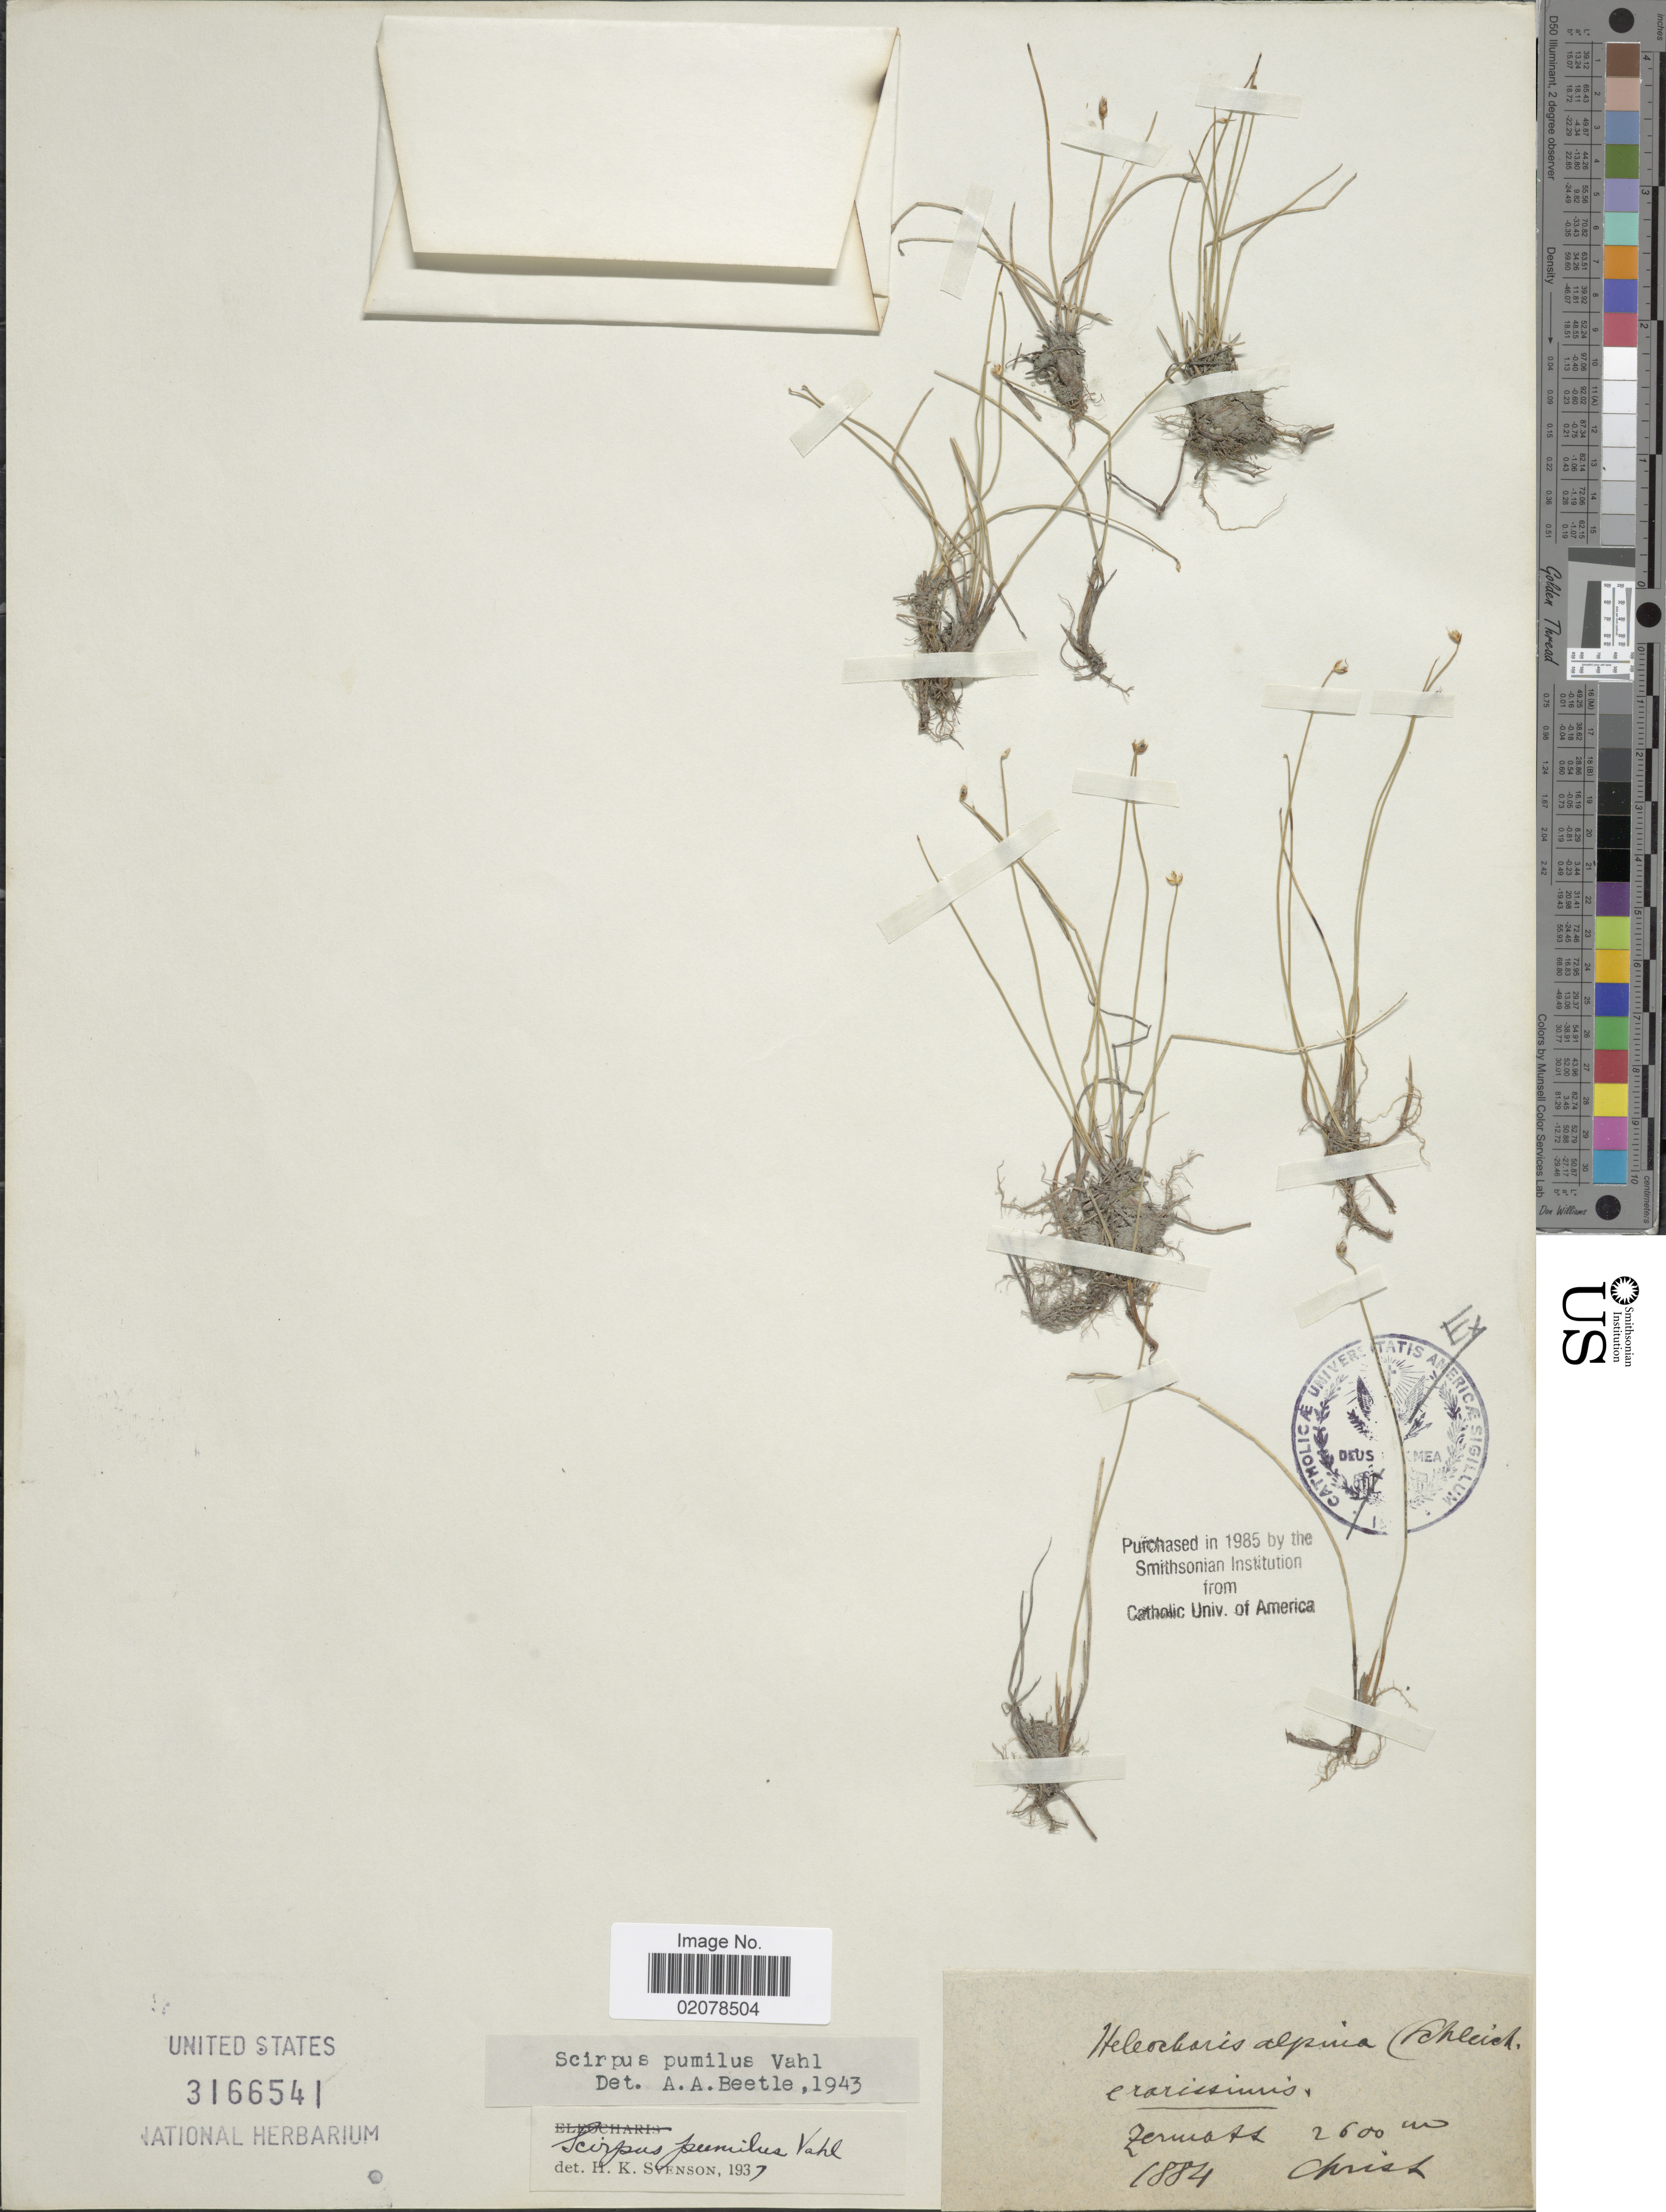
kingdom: Plantae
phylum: Tracheophyta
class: Liliopsida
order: Poales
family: Cyperaceae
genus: Trichophorum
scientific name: Trichophorum pumilum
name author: (Vahl) Schinz & Thell.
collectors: Christ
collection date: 1884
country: Switzerland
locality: Zermatt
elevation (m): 2600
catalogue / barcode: US 3166541